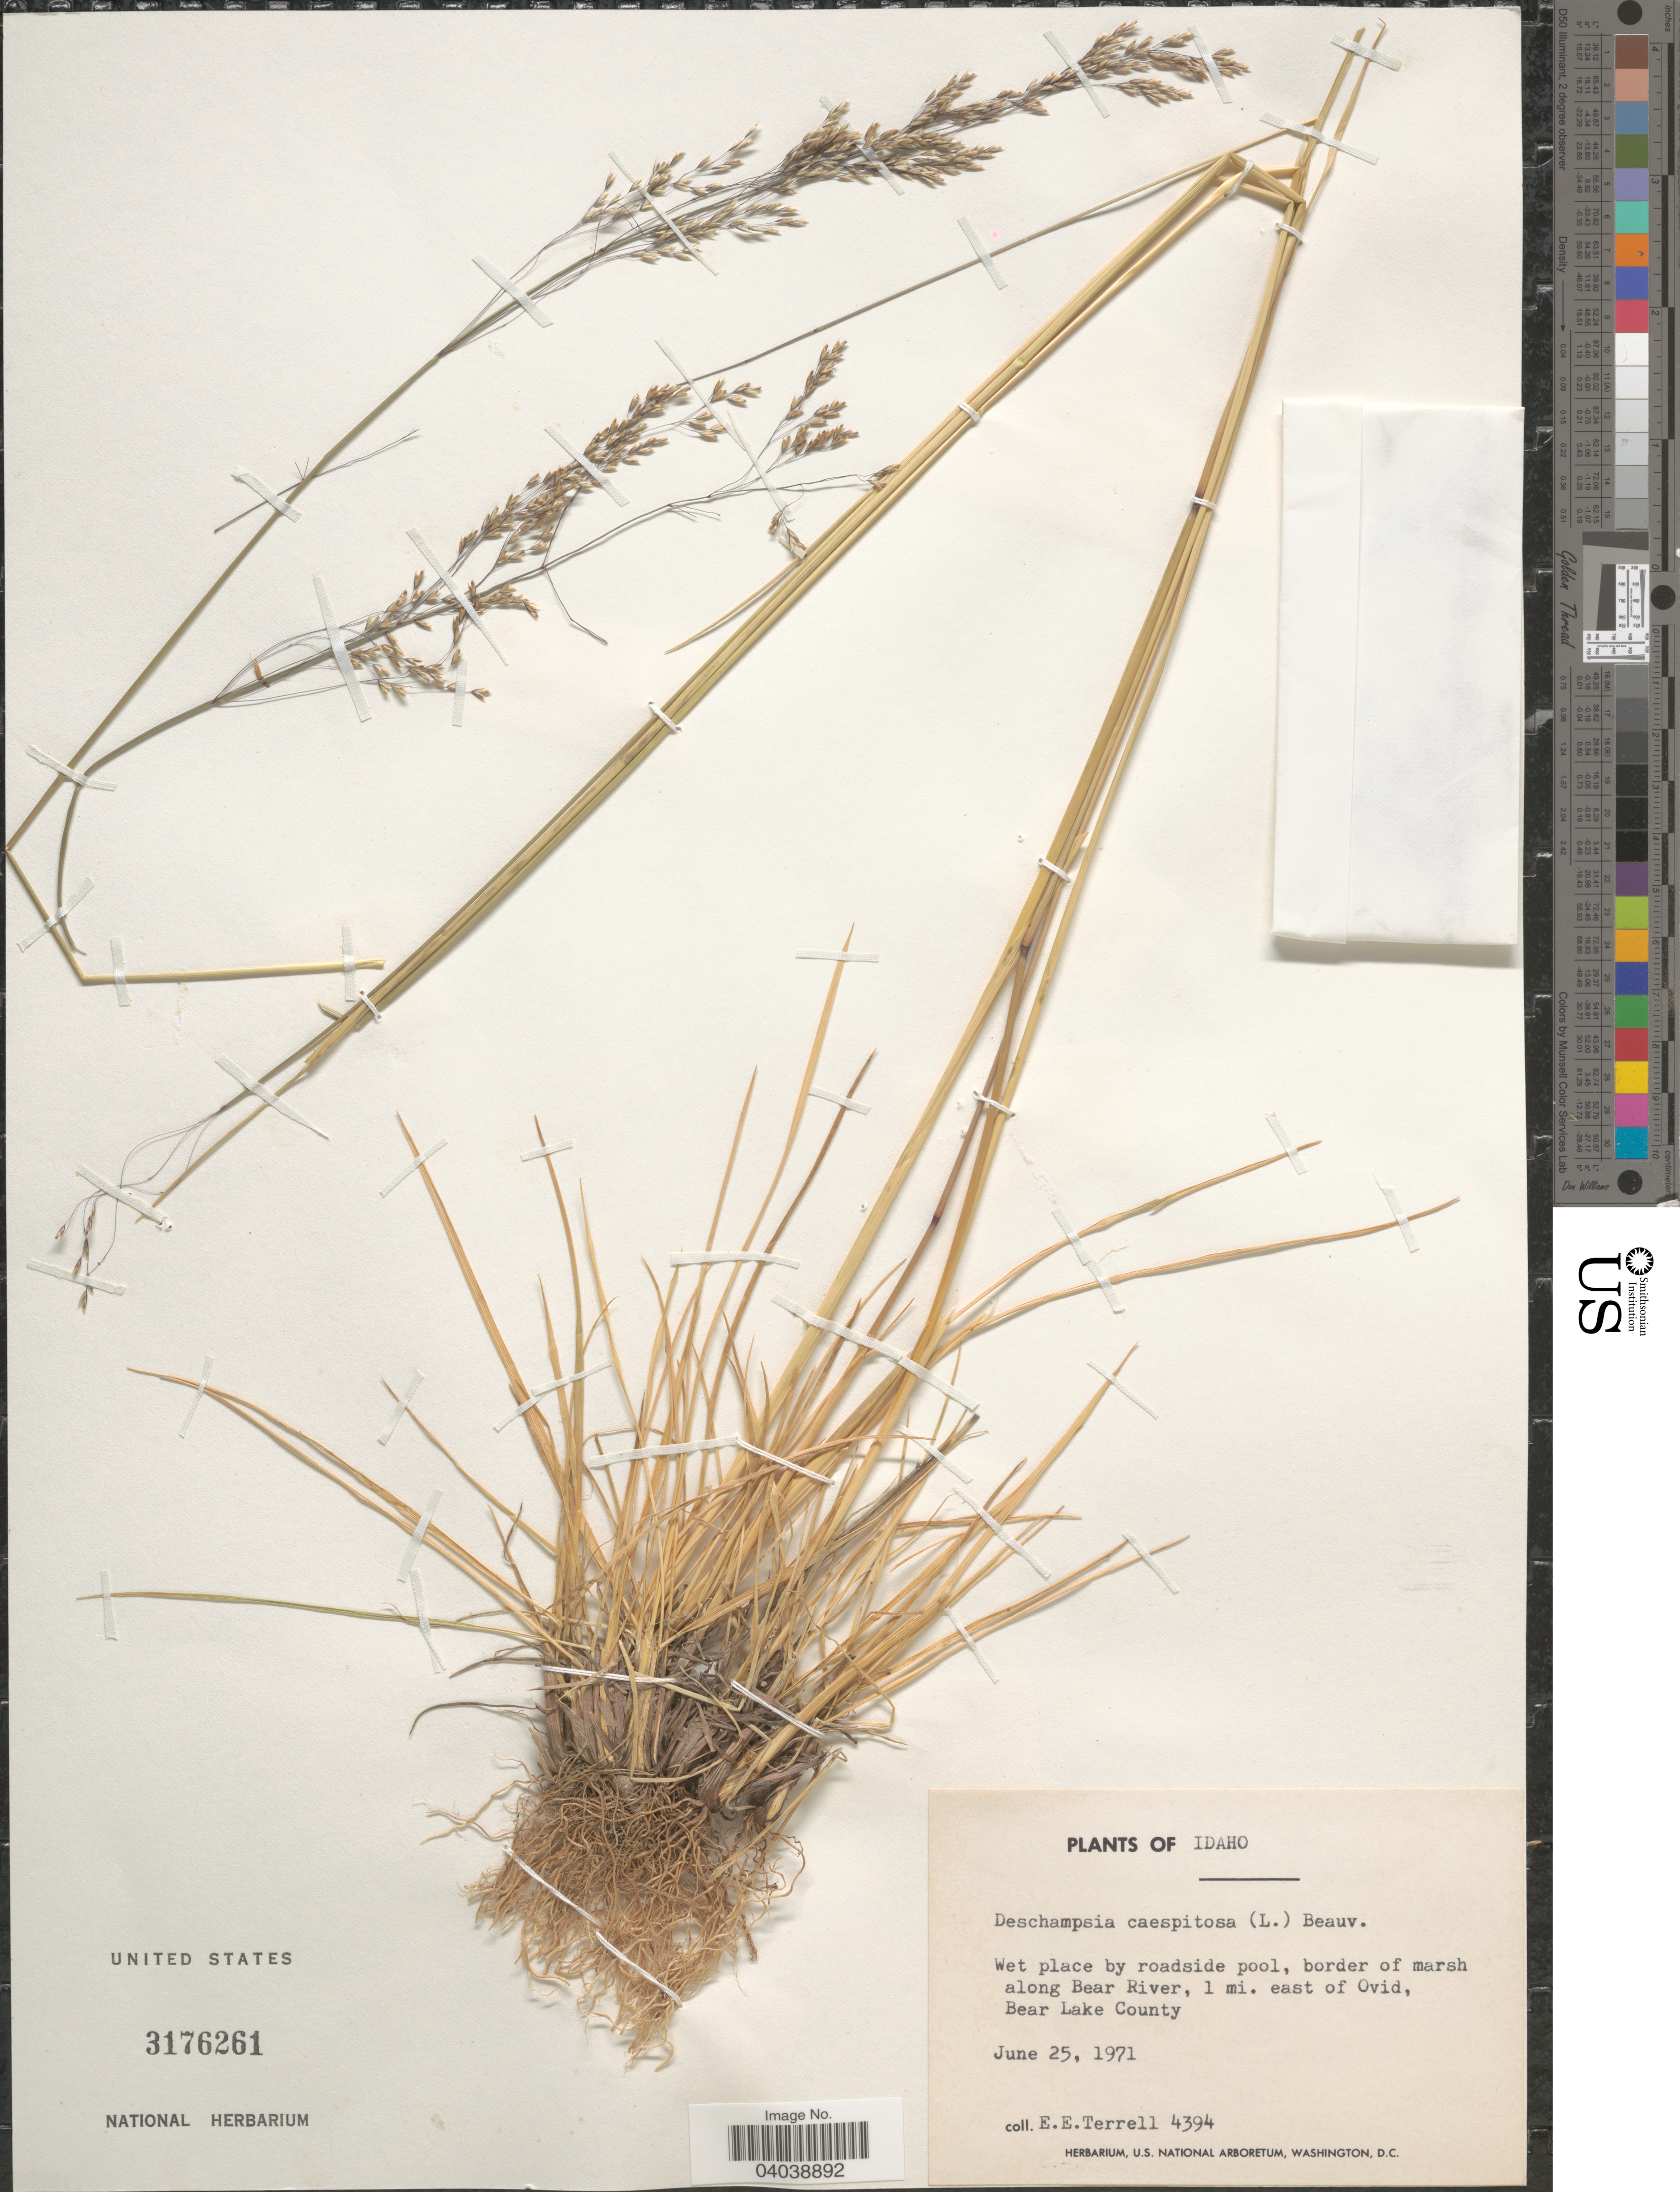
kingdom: Plantae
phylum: Tracheophyta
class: Liliopsida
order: Poales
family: Poaceae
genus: Deschampsia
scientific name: Deschampsia cespitosa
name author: (L.) P. Beauv.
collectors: E. E. Terrell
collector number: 4394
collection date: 1971-06-25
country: United States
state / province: Idaho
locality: Wet place by roadside pool, border of marsh along Bear River, 1 mi. east of Ovid, Bear Lake County.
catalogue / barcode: US 3176261